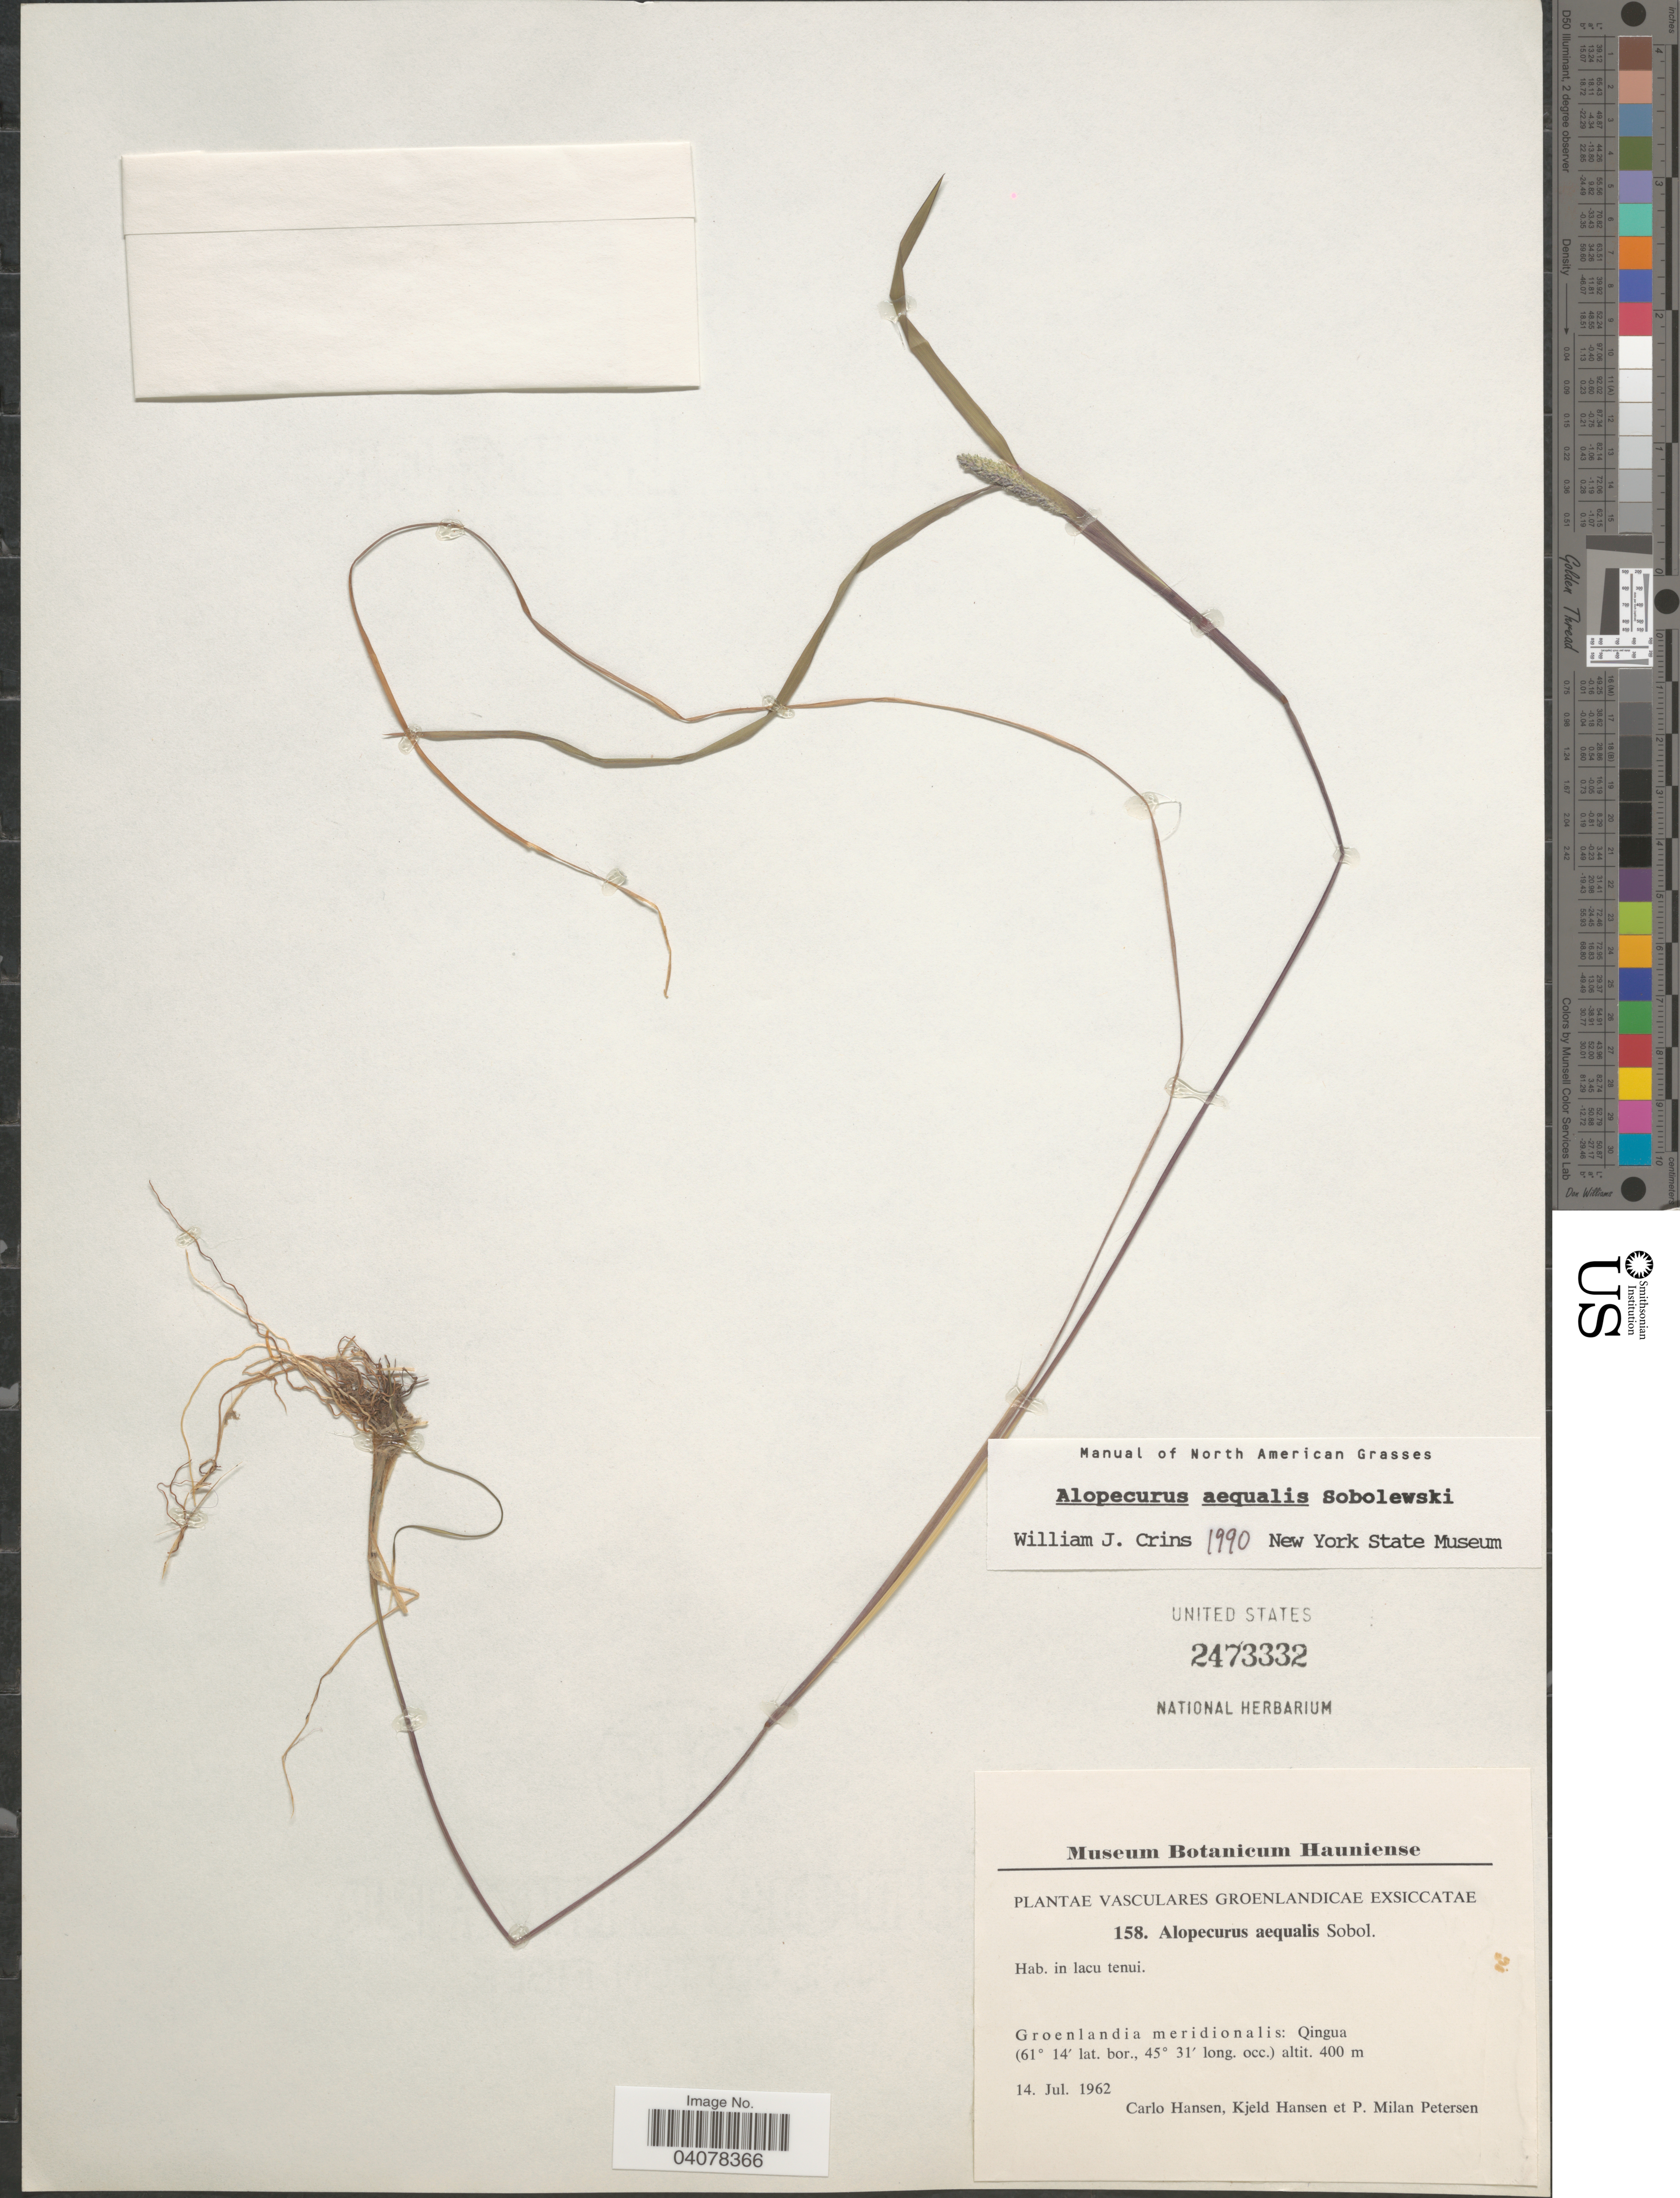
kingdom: Plantae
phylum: Tracheophyta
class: Liliopsida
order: Poales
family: Poaceae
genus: Alopecurus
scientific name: Alopecurus aequalis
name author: Sobol.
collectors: C. Hansen, K. Hansen & P. Petersen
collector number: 158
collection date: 1962-07-14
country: Greenland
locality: Groenlandia meridionalis: Qingua.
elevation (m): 400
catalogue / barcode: US 2473332